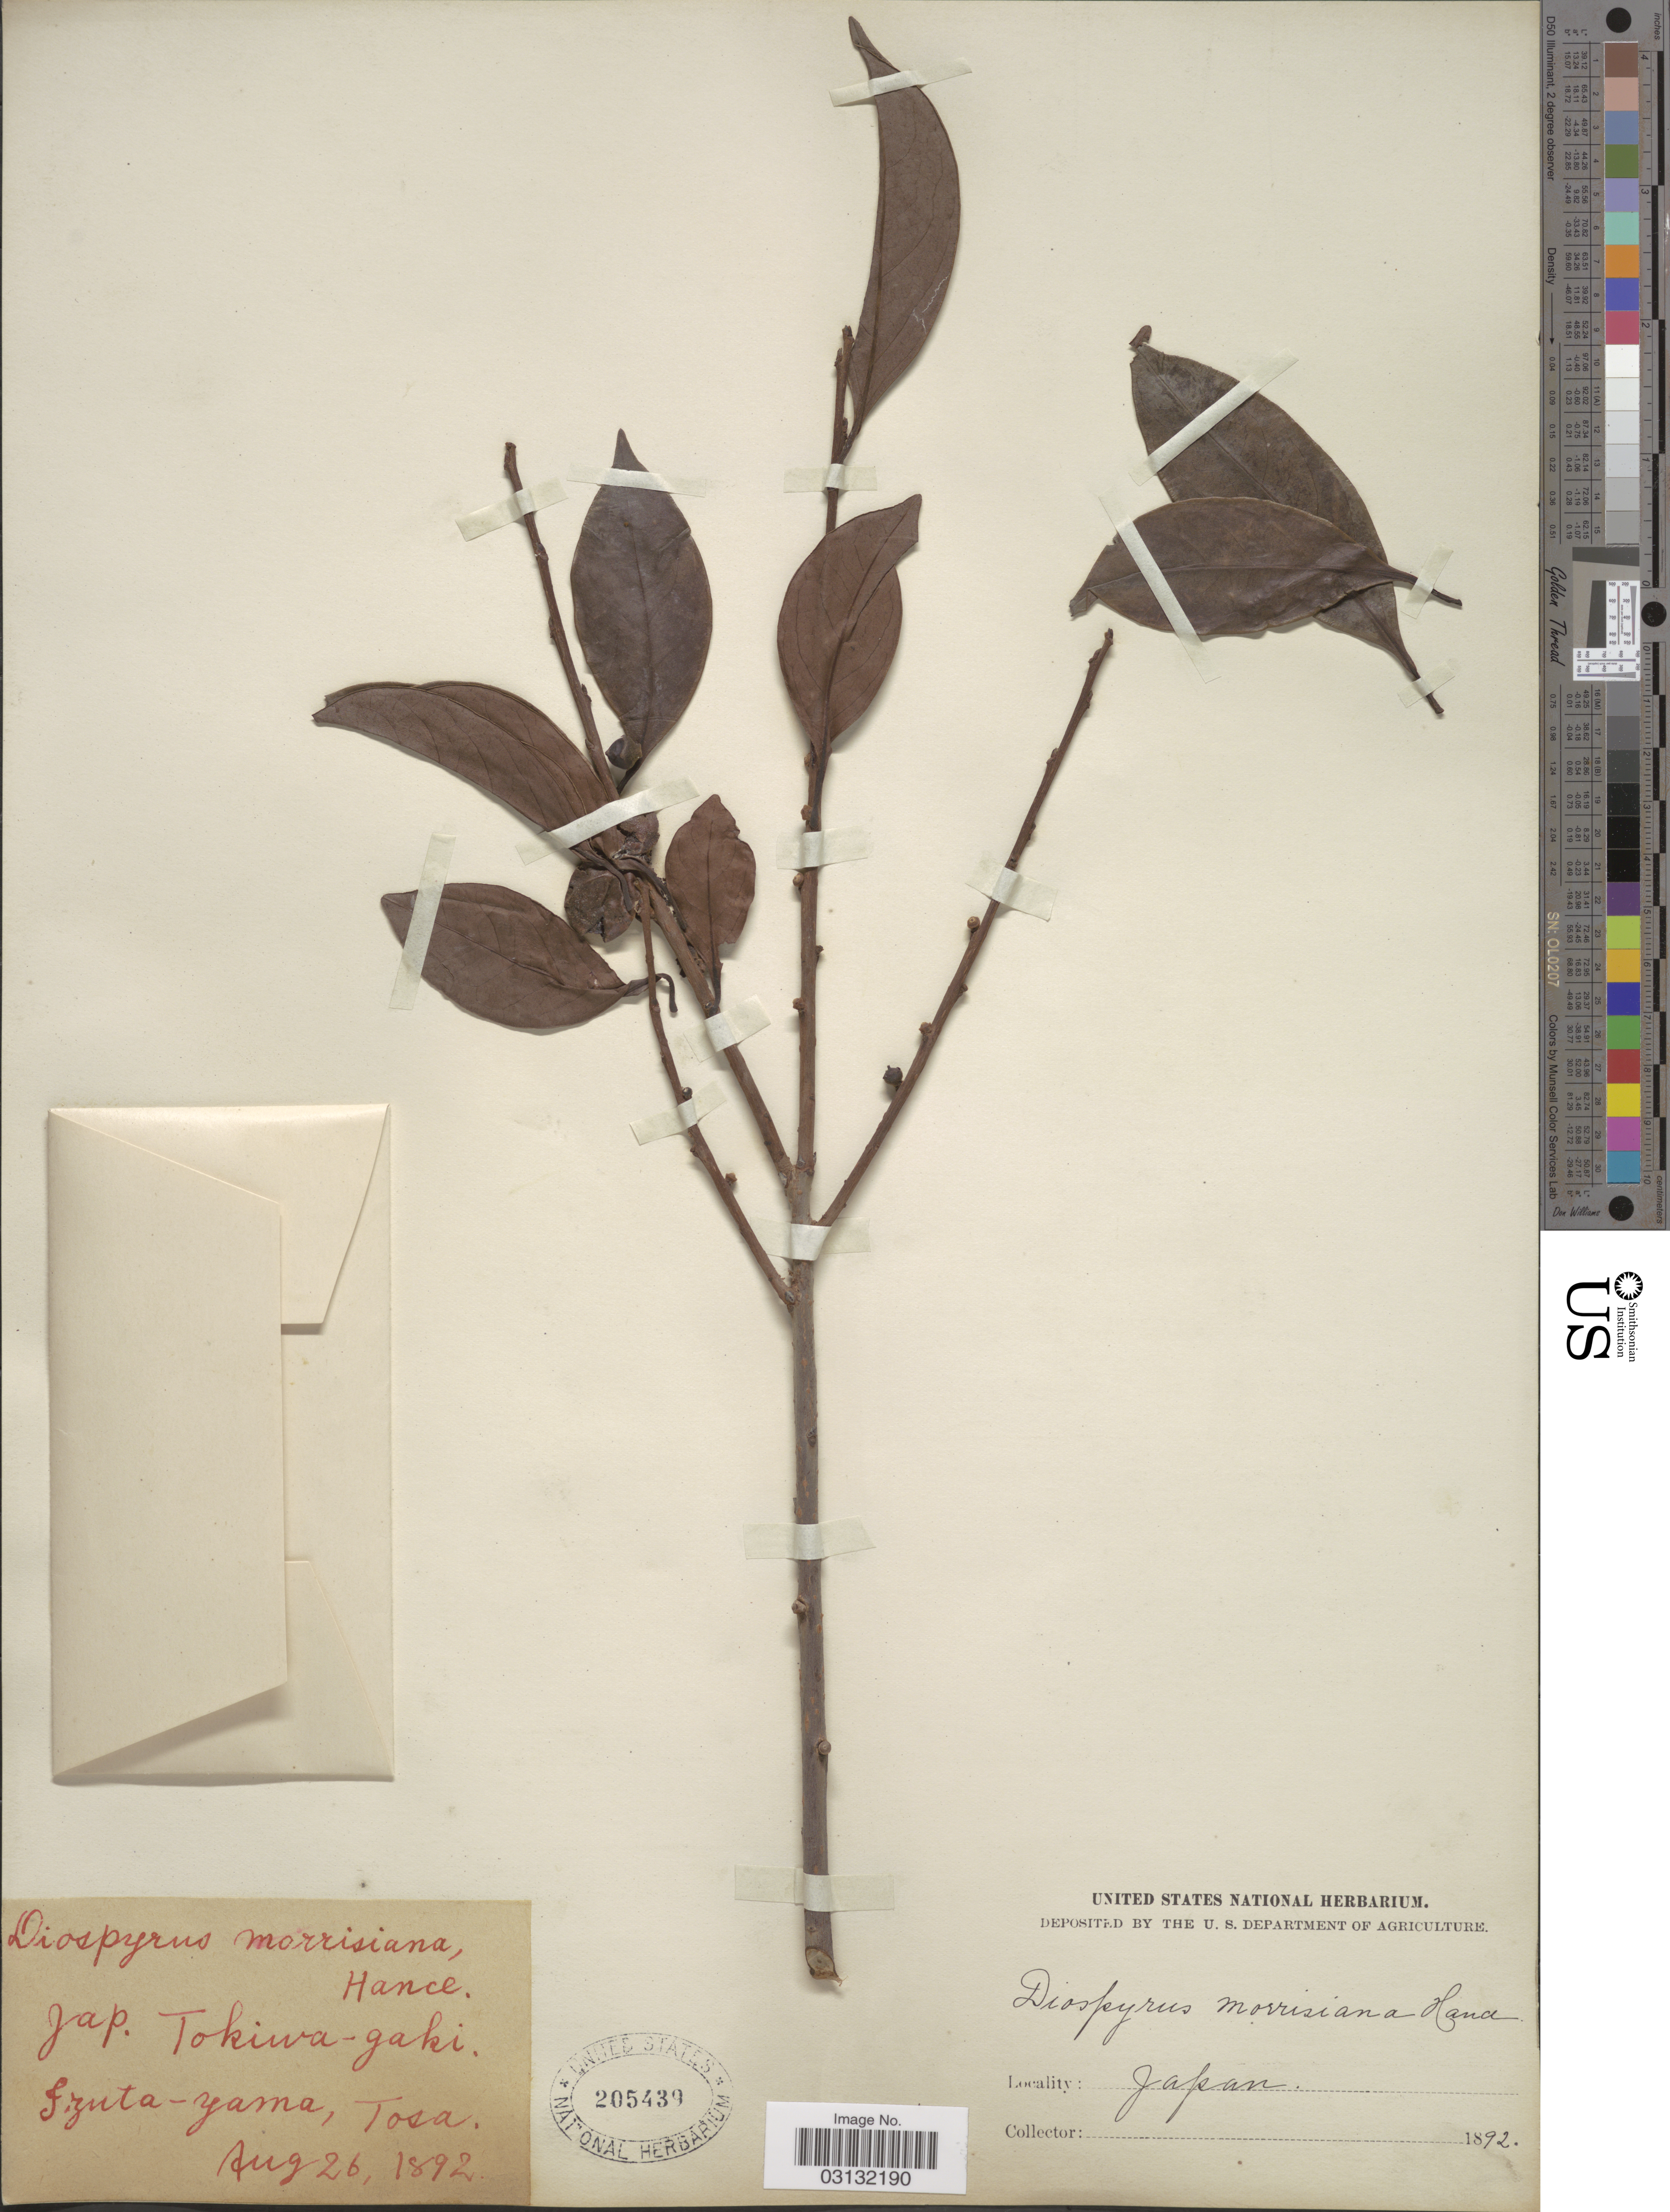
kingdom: Plantae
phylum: Tracheophyta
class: Magnoliopsida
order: Ericales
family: Ebenaceae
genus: Diospyros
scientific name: Diospyros morrisiana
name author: Hance in Walp.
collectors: ex herb. United States National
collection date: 1892-08-26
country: Japan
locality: Szuta-yama, Tosa.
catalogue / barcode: US 205439